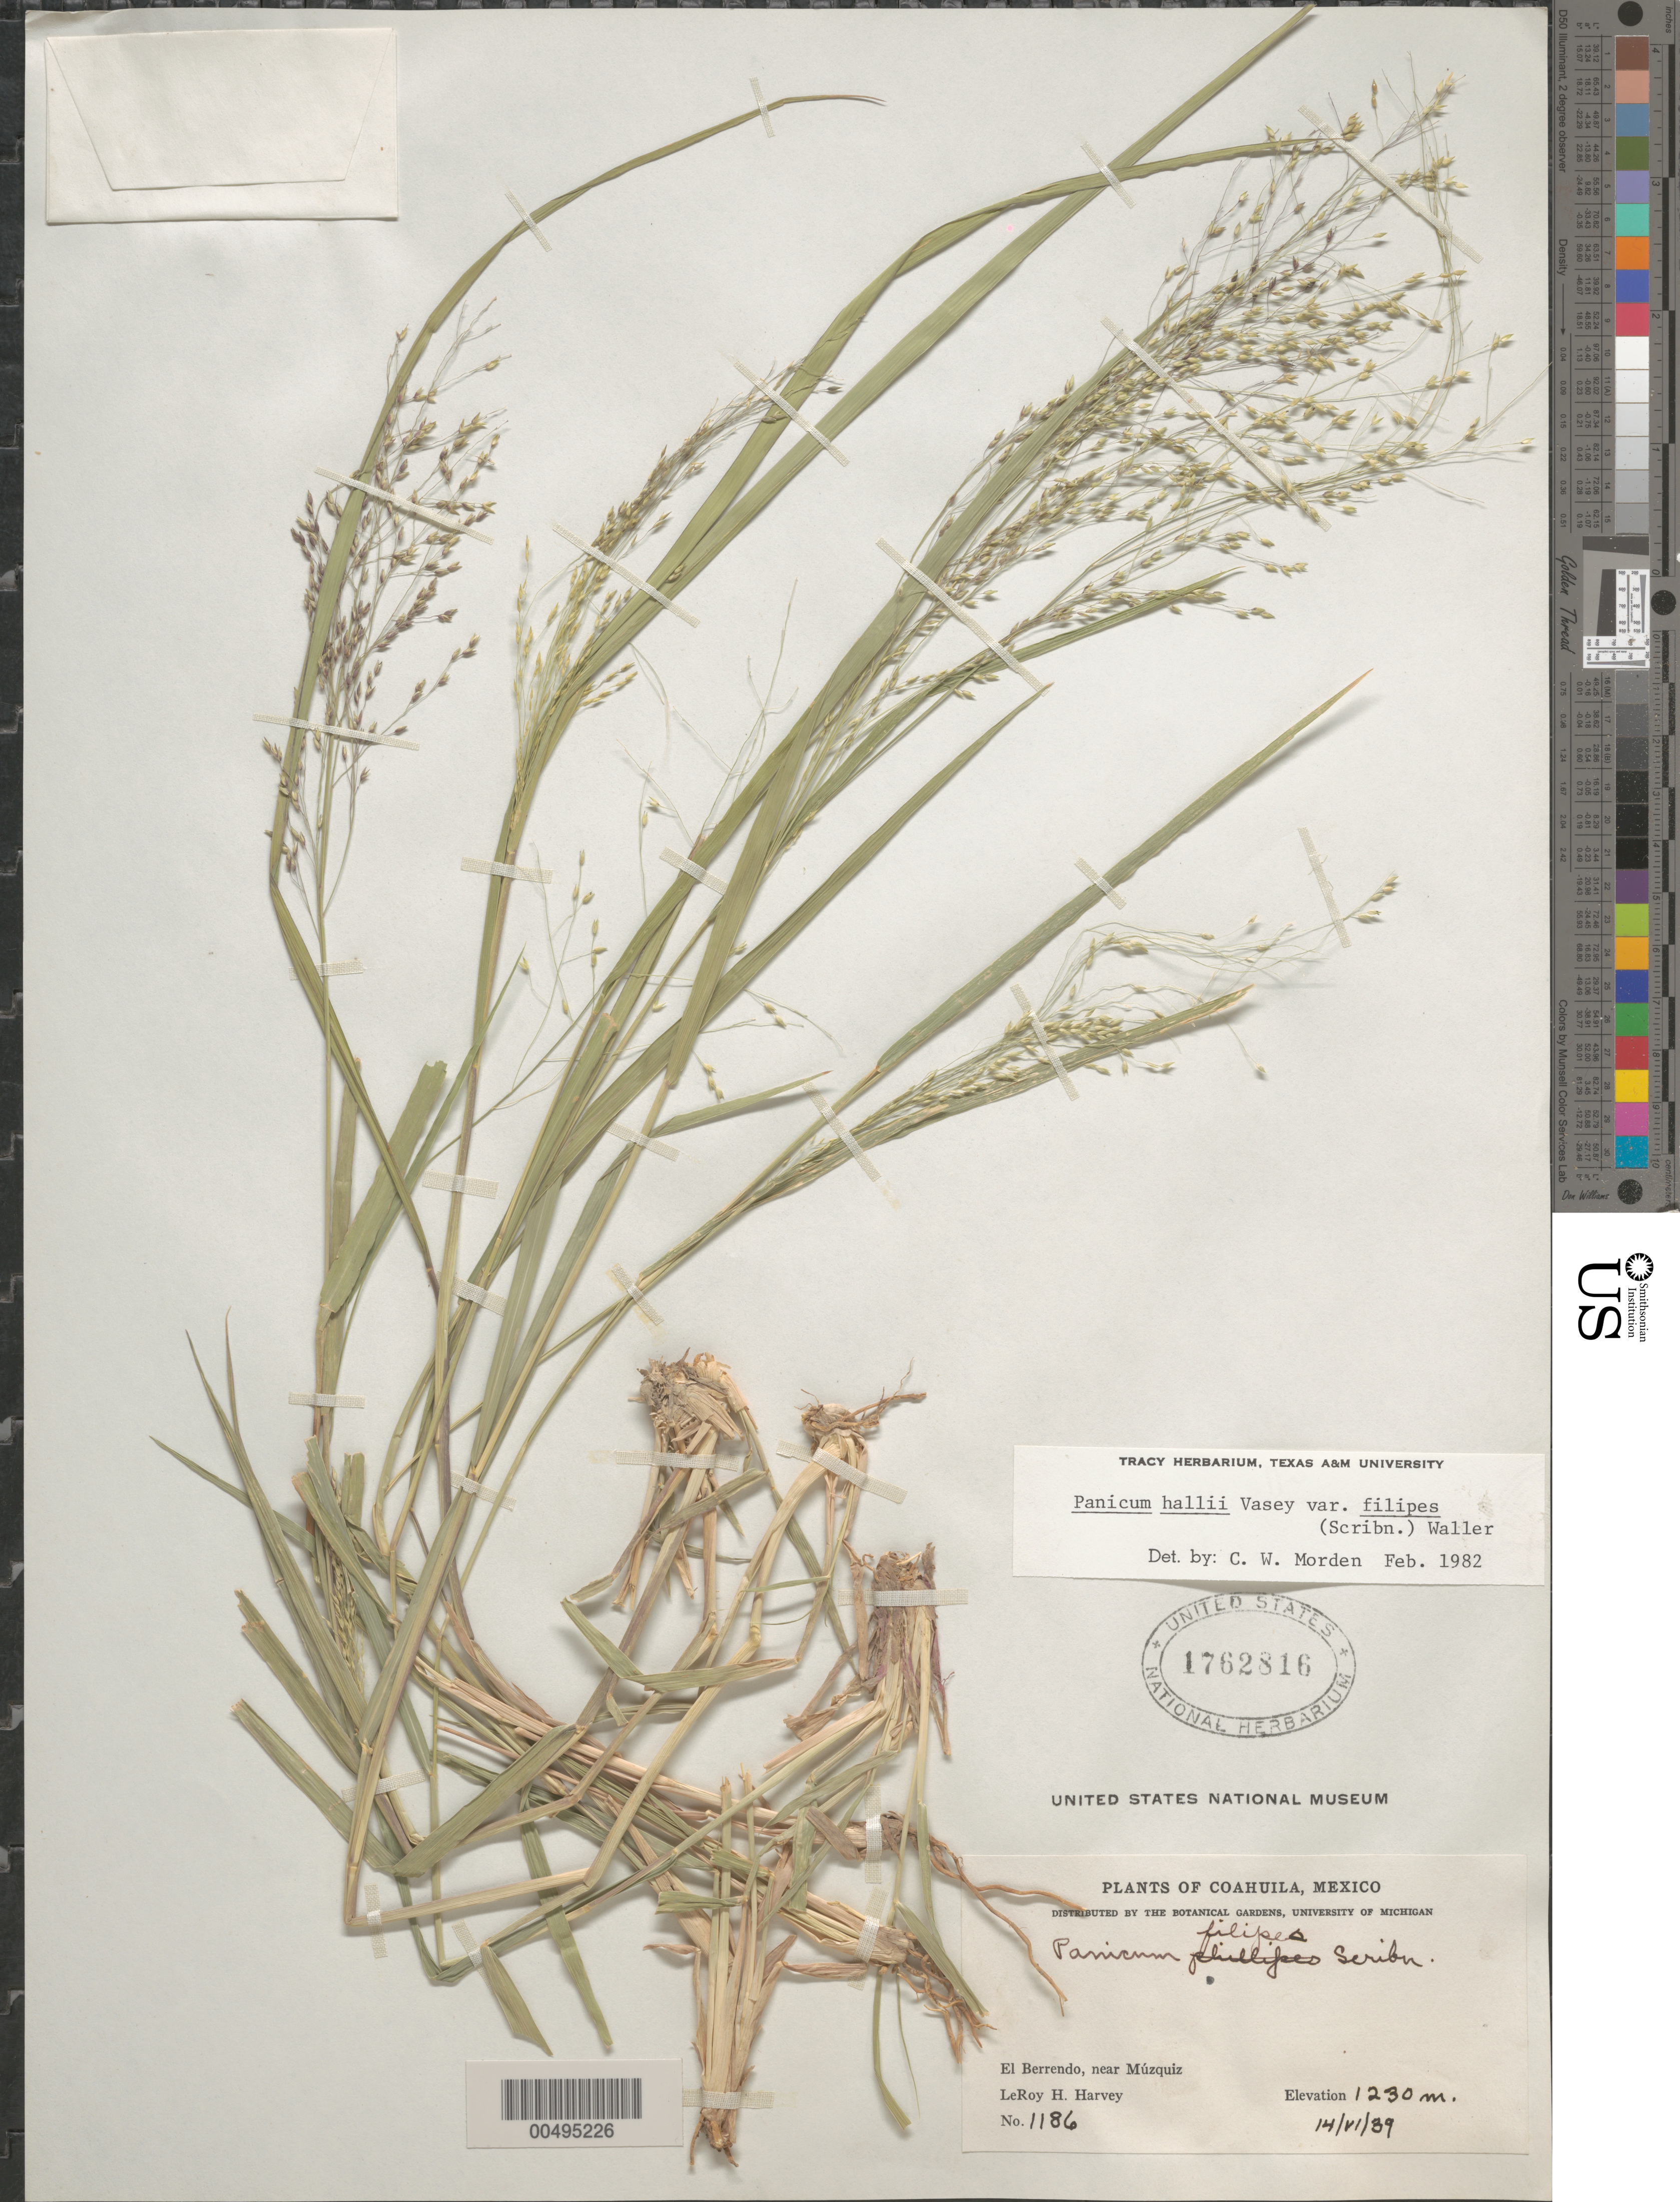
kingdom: Plantae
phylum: Tracheophyta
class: Liliopsida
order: Poales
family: Poaceae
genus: Panicum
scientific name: Panicum hallii var. hallii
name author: Vasey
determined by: Morden, C. W.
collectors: L. H. Harvey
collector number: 1186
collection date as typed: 14 Jun 1939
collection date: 1939-06-14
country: Mexico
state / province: Coahuila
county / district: Múzquiz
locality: El Berrendo, near Múzquiz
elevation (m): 1230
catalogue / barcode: US 1762816